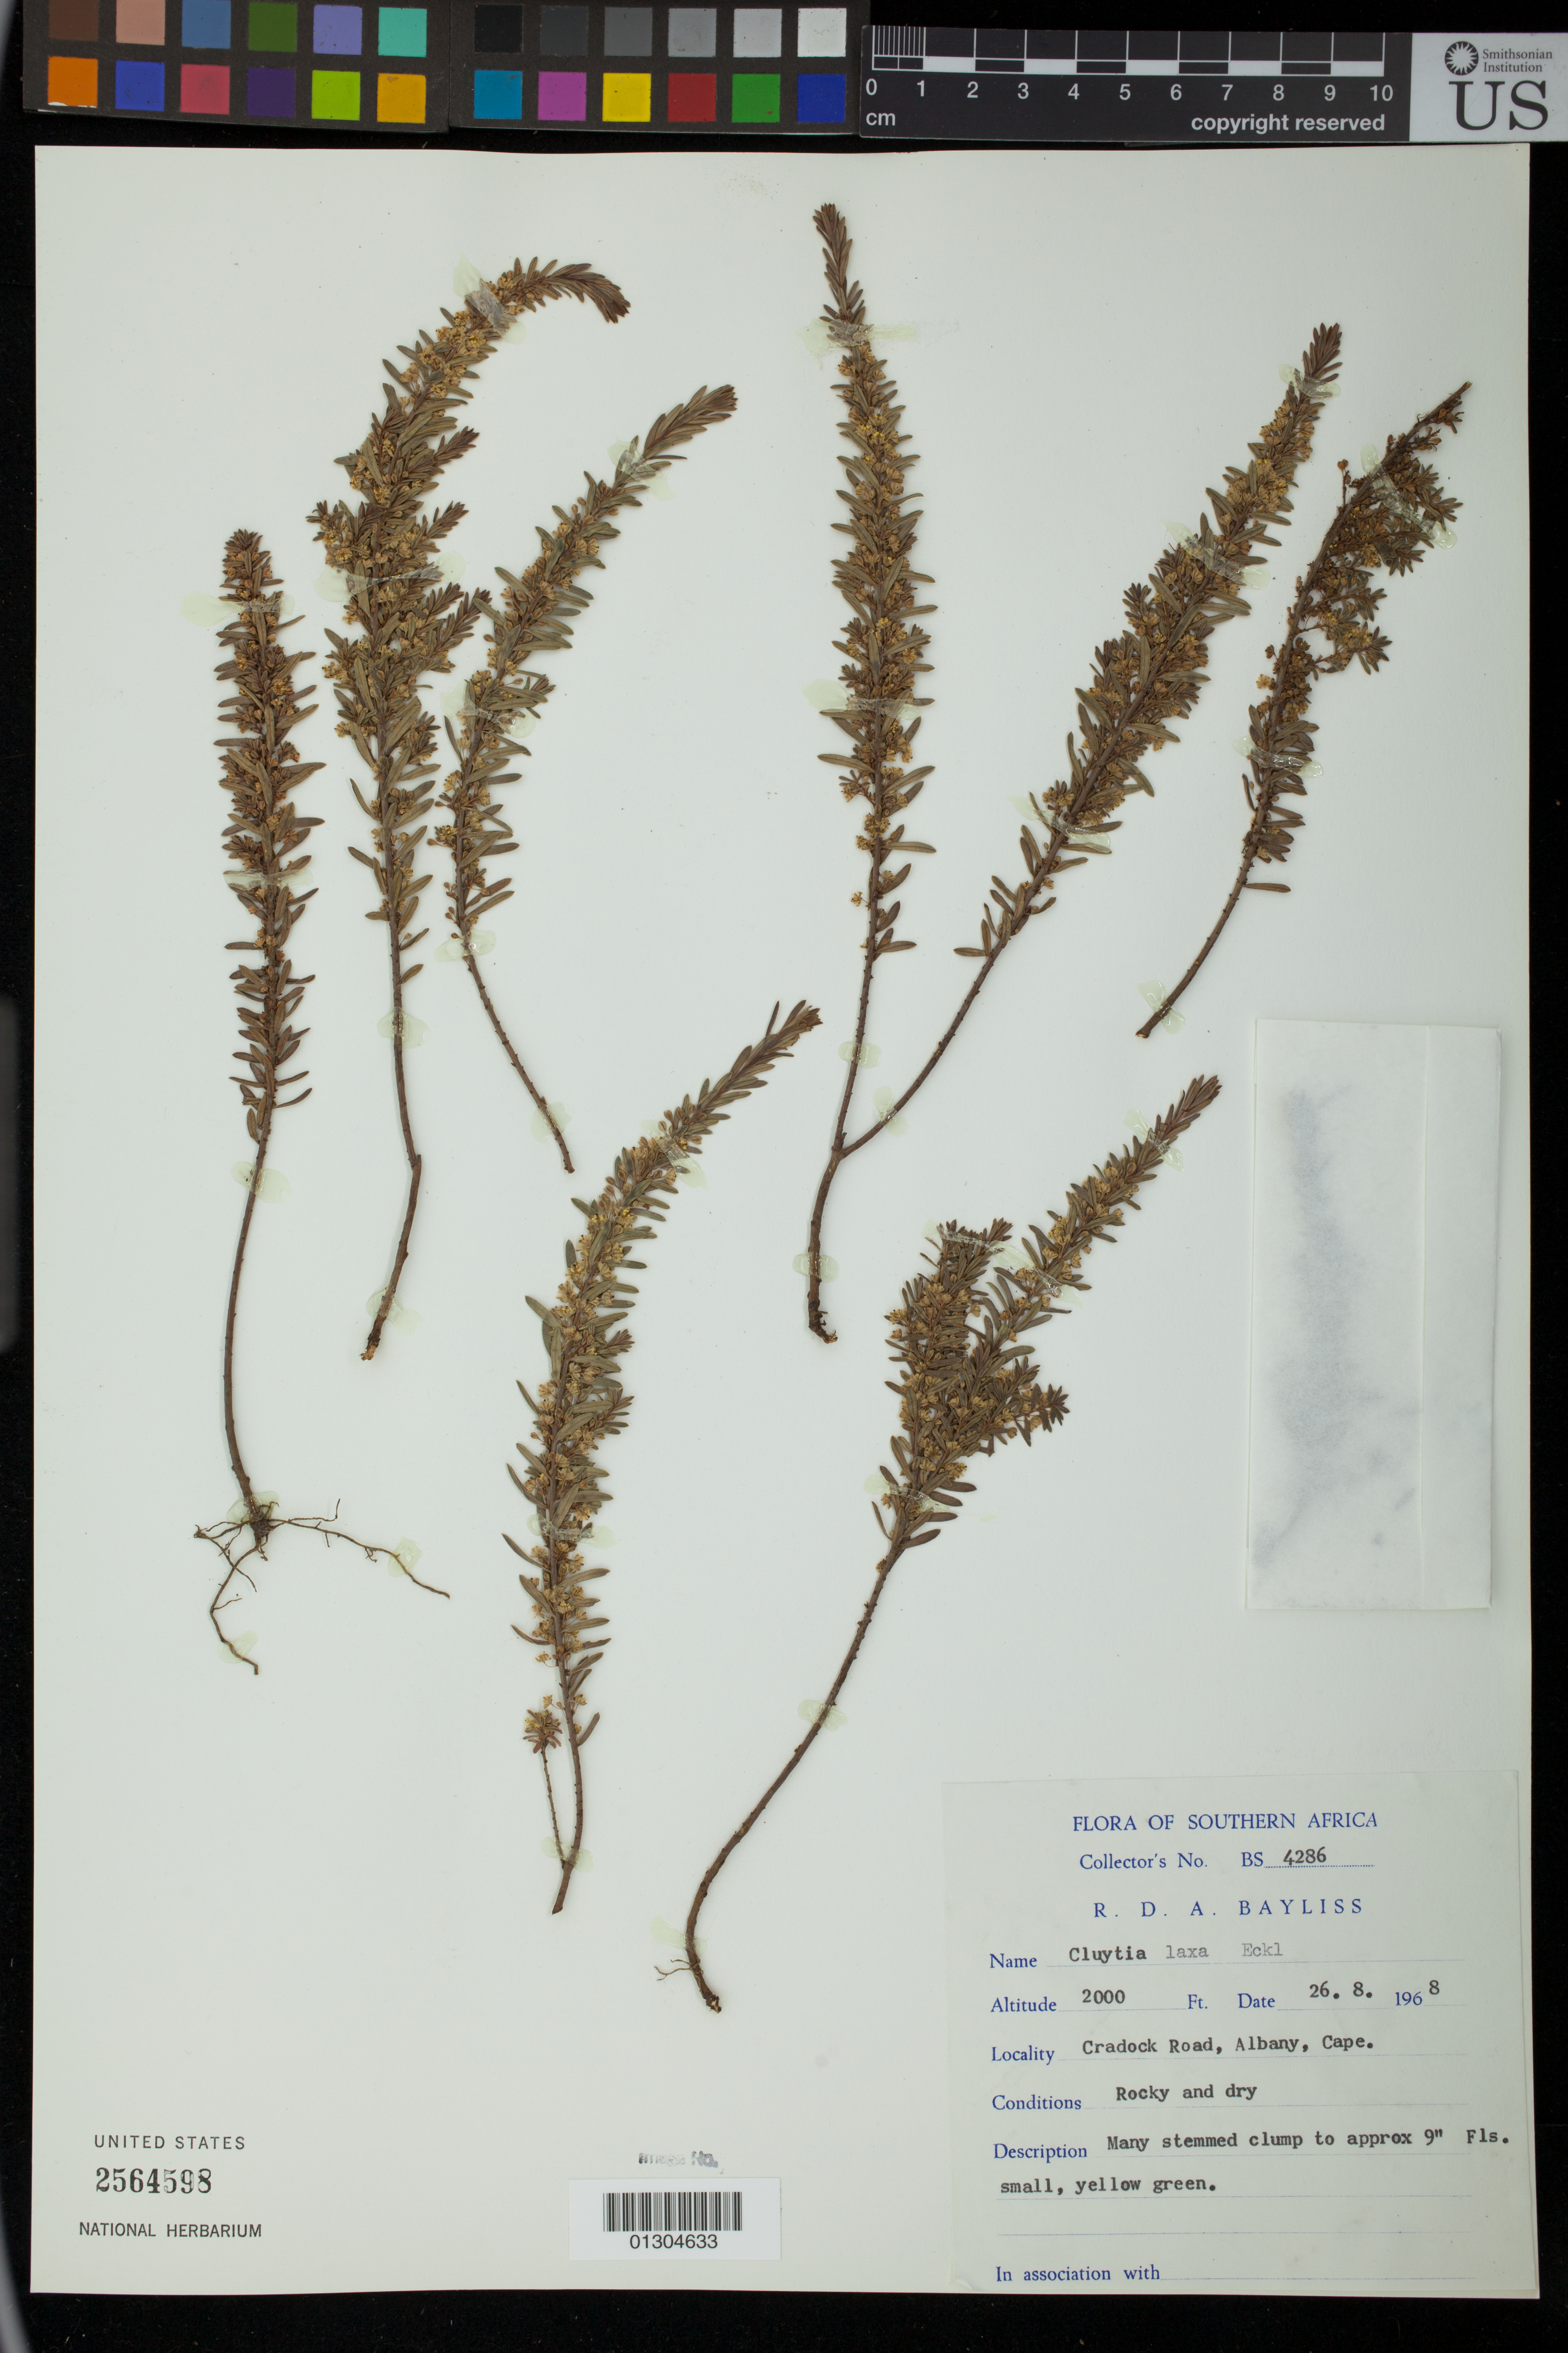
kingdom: Plantae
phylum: Tracheophyta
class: Magnoliopsida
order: Malpighiales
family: Peraceae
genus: Clutia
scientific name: Clutia laxa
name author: Eckl. ex Sond.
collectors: R. D. Bayliss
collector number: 4286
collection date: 1968-08-26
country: South Africa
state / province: Northern Cape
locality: Cradock Road, Albany, Cape.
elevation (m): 610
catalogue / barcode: US 2564598